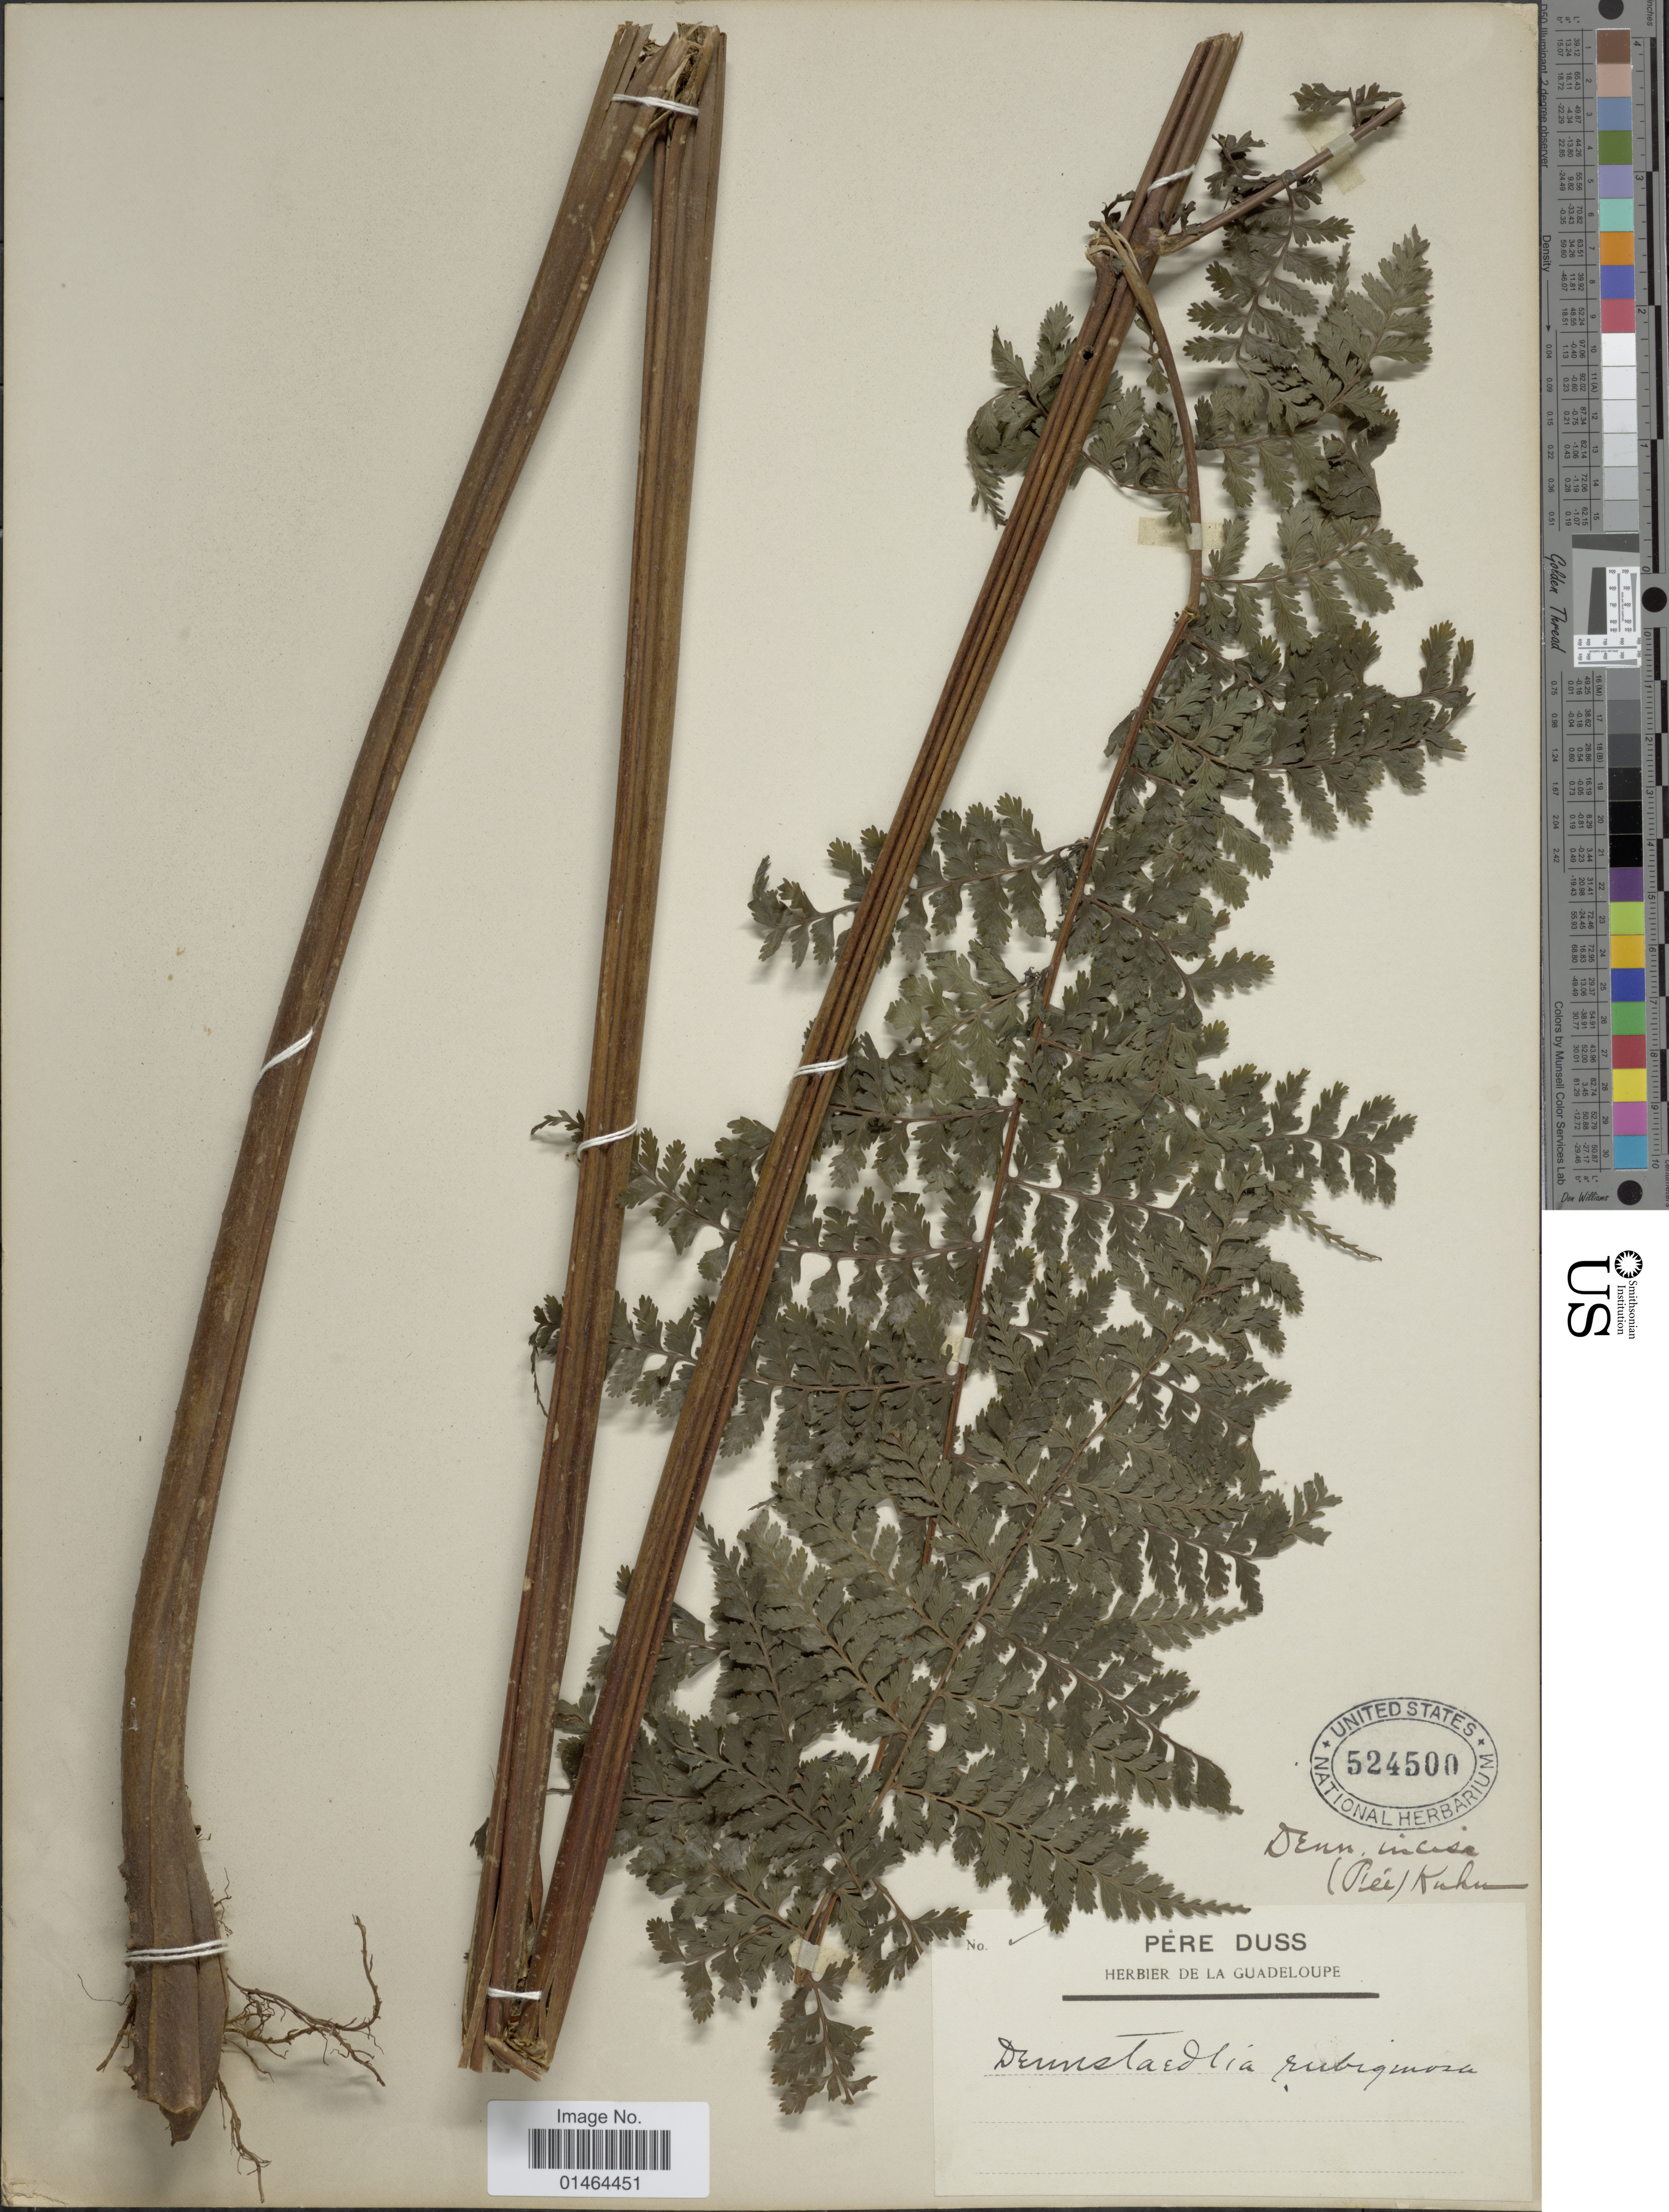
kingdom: Plantae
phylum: Tracheophyta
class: Polypodiopsida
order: Polypodiales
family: Dennstaedtiaceae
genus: Dennstaedtia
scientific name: Dennstaedtia dissecta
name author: (Sw.) T. Moore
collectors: Père Duss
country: Guadeloupe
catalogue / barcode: US 524500